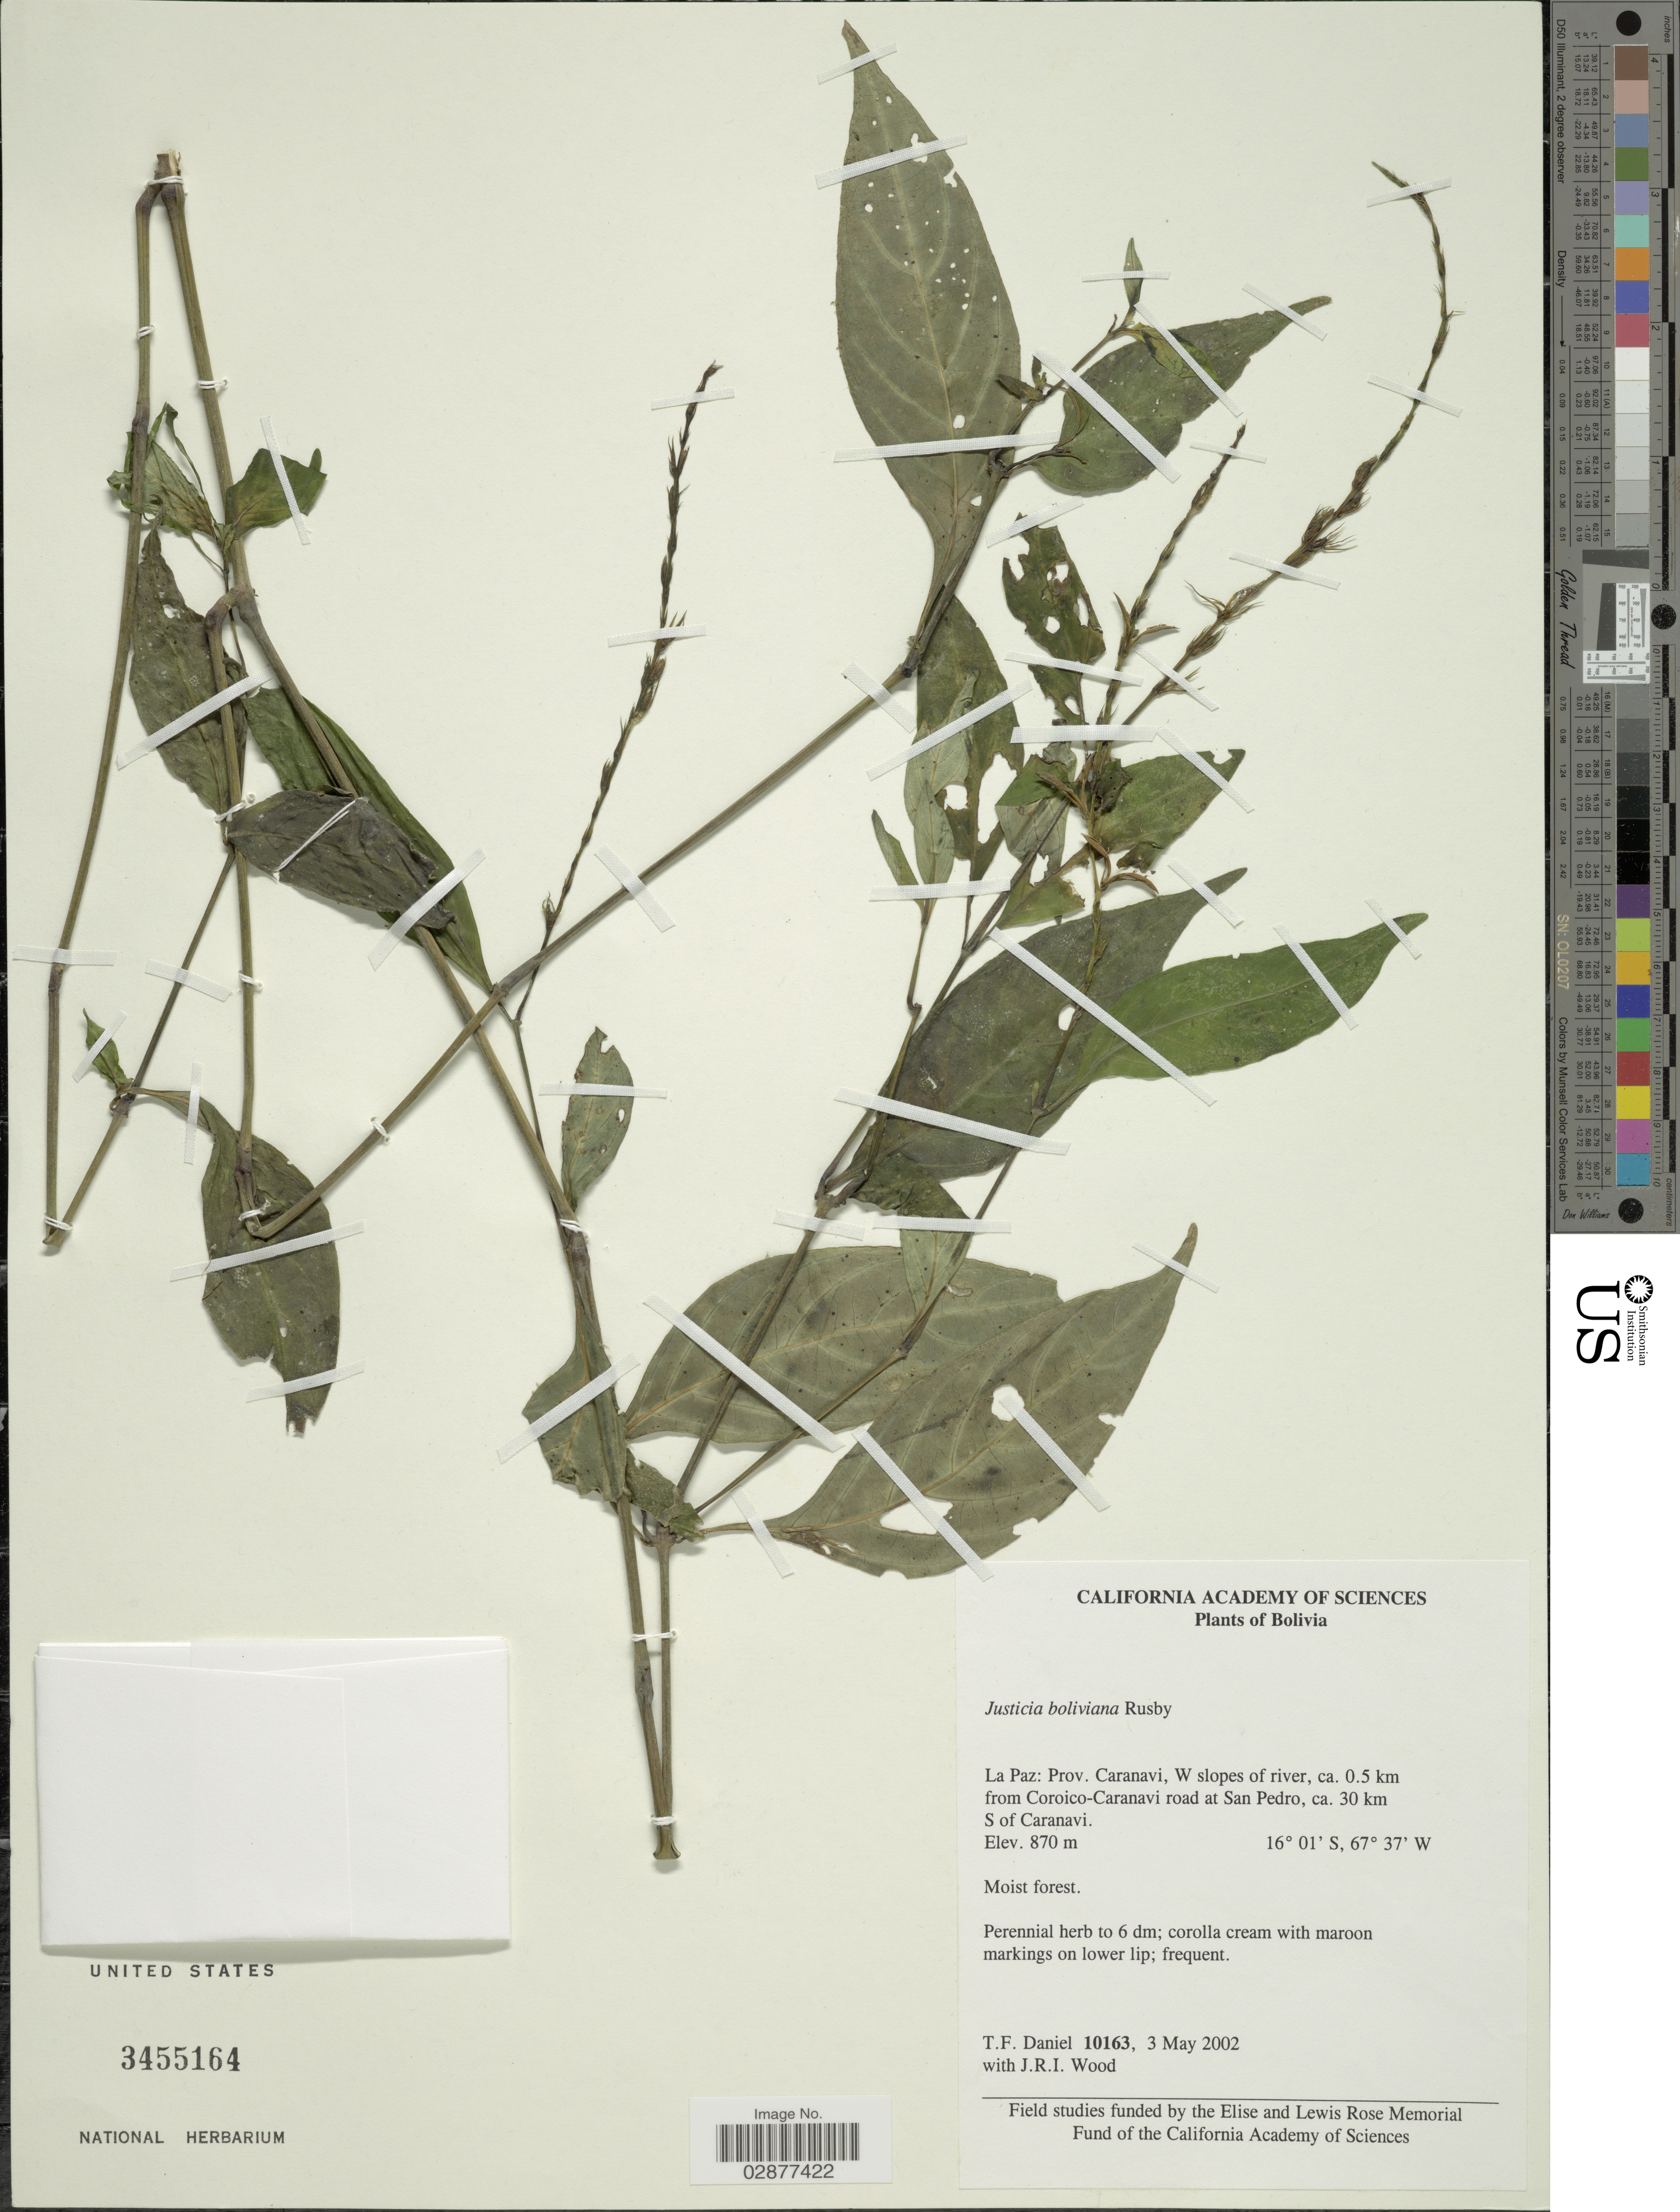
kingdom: Plantae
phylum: Tracheophyta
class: Magnoliopsida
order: Lamiales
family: Acanthaceae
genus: Justicia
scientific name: Justicia boliviana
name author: Rusby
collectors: T. F. Daniel & J. R. I. Wood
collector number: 10163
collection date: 2002-05-03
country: Bolivia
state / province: La Paz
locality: Prov. Caranavi, W slopes of river, ca. 0.5 km from Coroico-Caranavi road at San Pedro, ca. 30 km S of Caranavi.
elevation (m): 870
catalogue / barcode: US 3455164